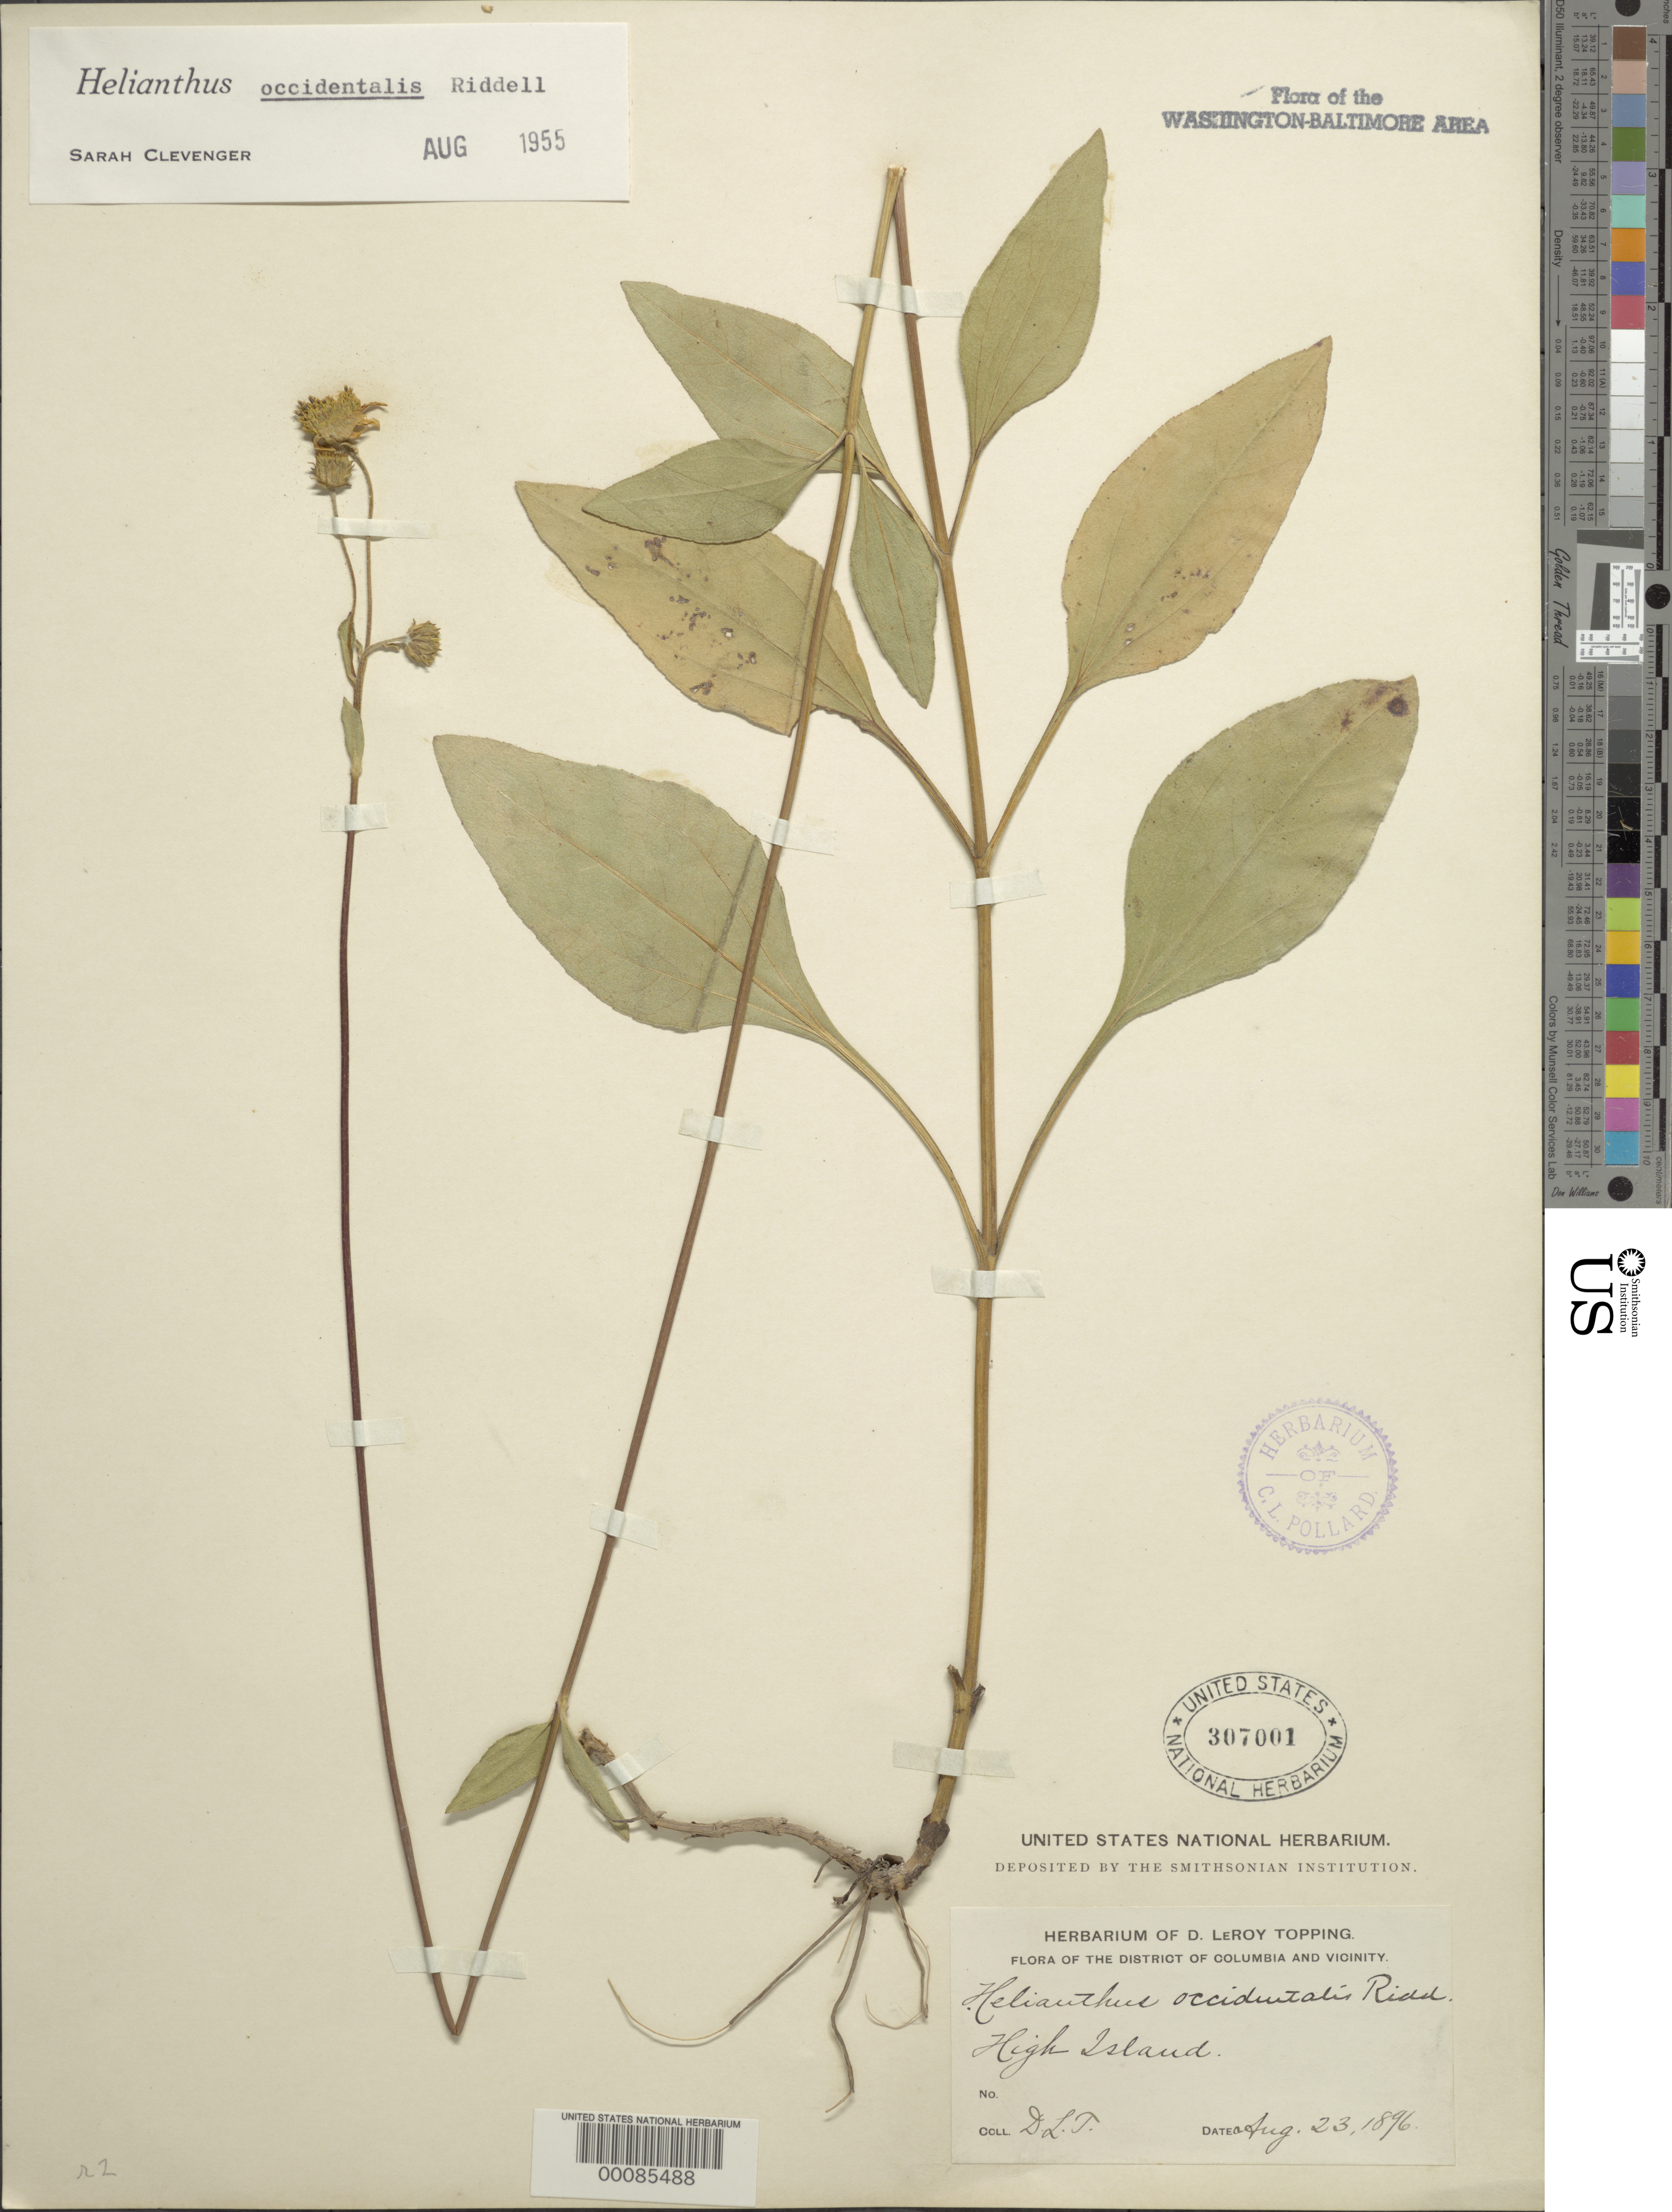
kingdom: Plantae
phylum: Tracheophyta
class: Magnoliopsida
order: Asterales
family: Asteraceae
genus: Helianthus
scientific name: Helianthus occidentalis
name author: Riddell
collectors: D. L. Topping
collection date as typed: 23 Aug 1896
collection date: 1896-08-23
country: United States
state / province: Maryland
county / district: Montgomery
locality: High Isalnd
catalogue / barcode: US 307001